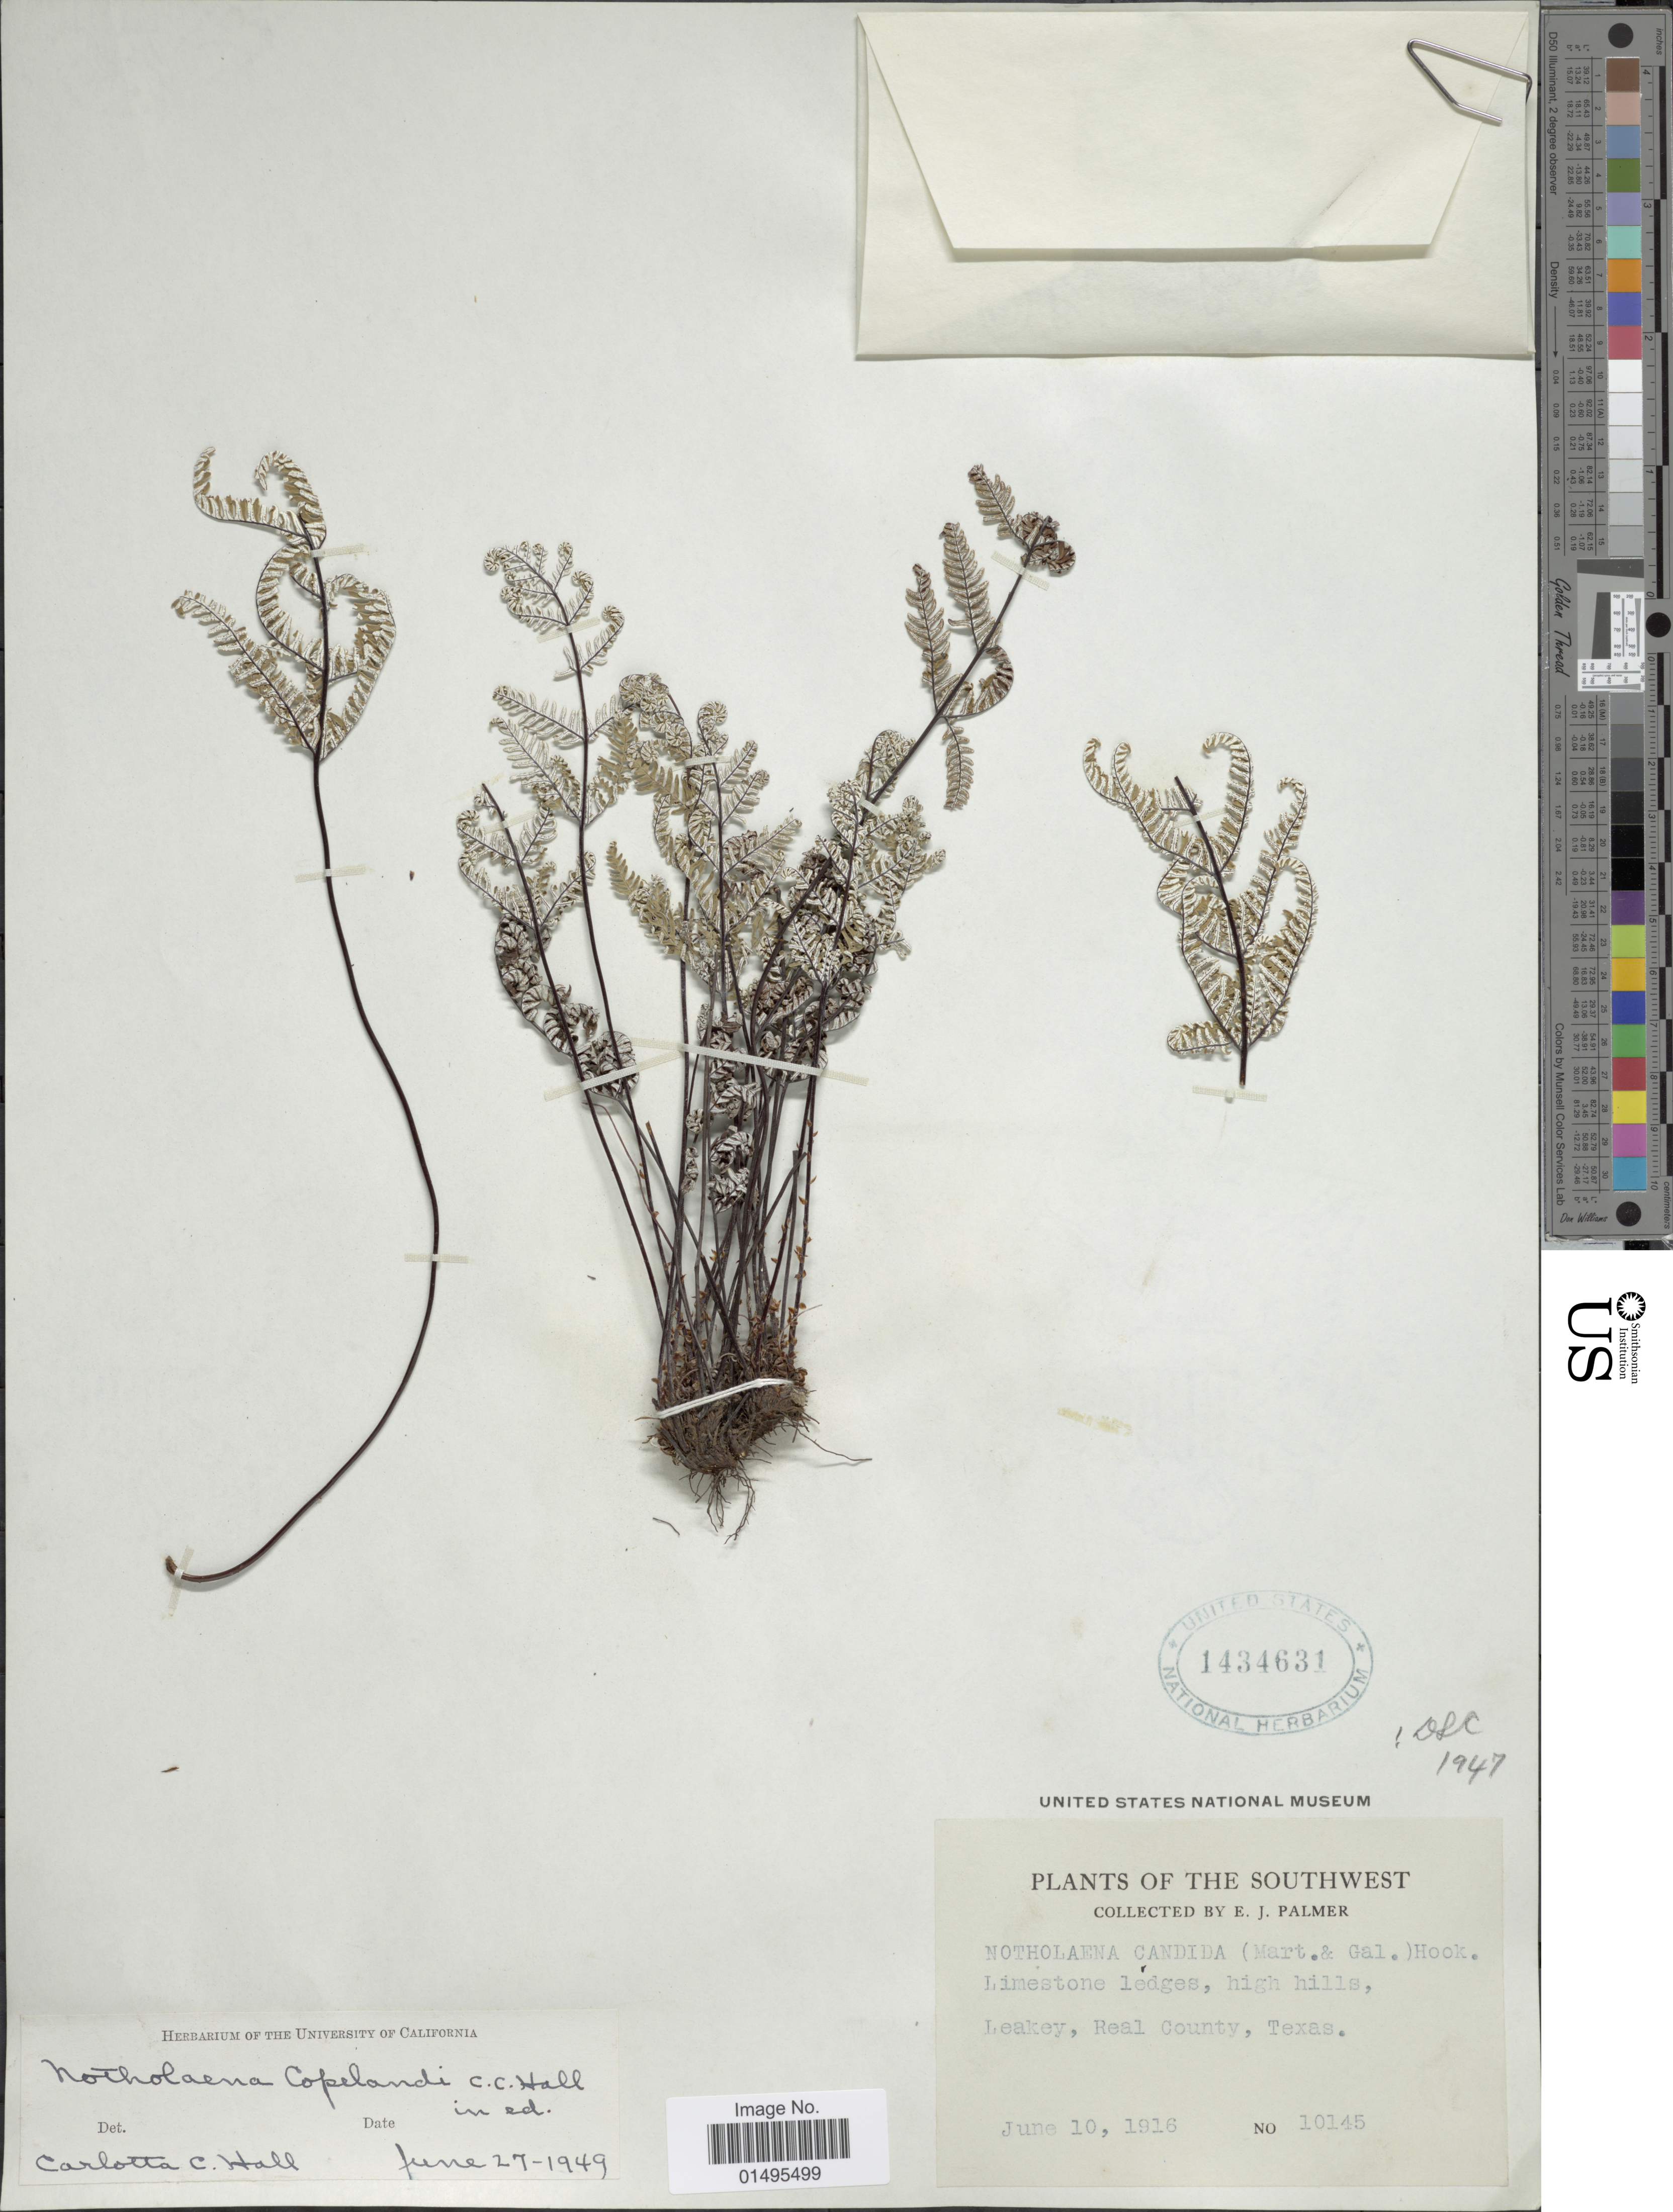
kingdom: Plantae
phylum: Tracheophyta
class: Polypodiopsida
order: Polypodiales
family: Pteridaceae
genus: Notholaena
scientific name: Notholaena candida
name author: (M. Martens) Hook.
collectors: E. J. Palmer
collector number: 10145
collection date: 1916-06-10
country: United States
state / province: Texas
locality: Leakey, Real County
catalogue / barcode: US 1434631